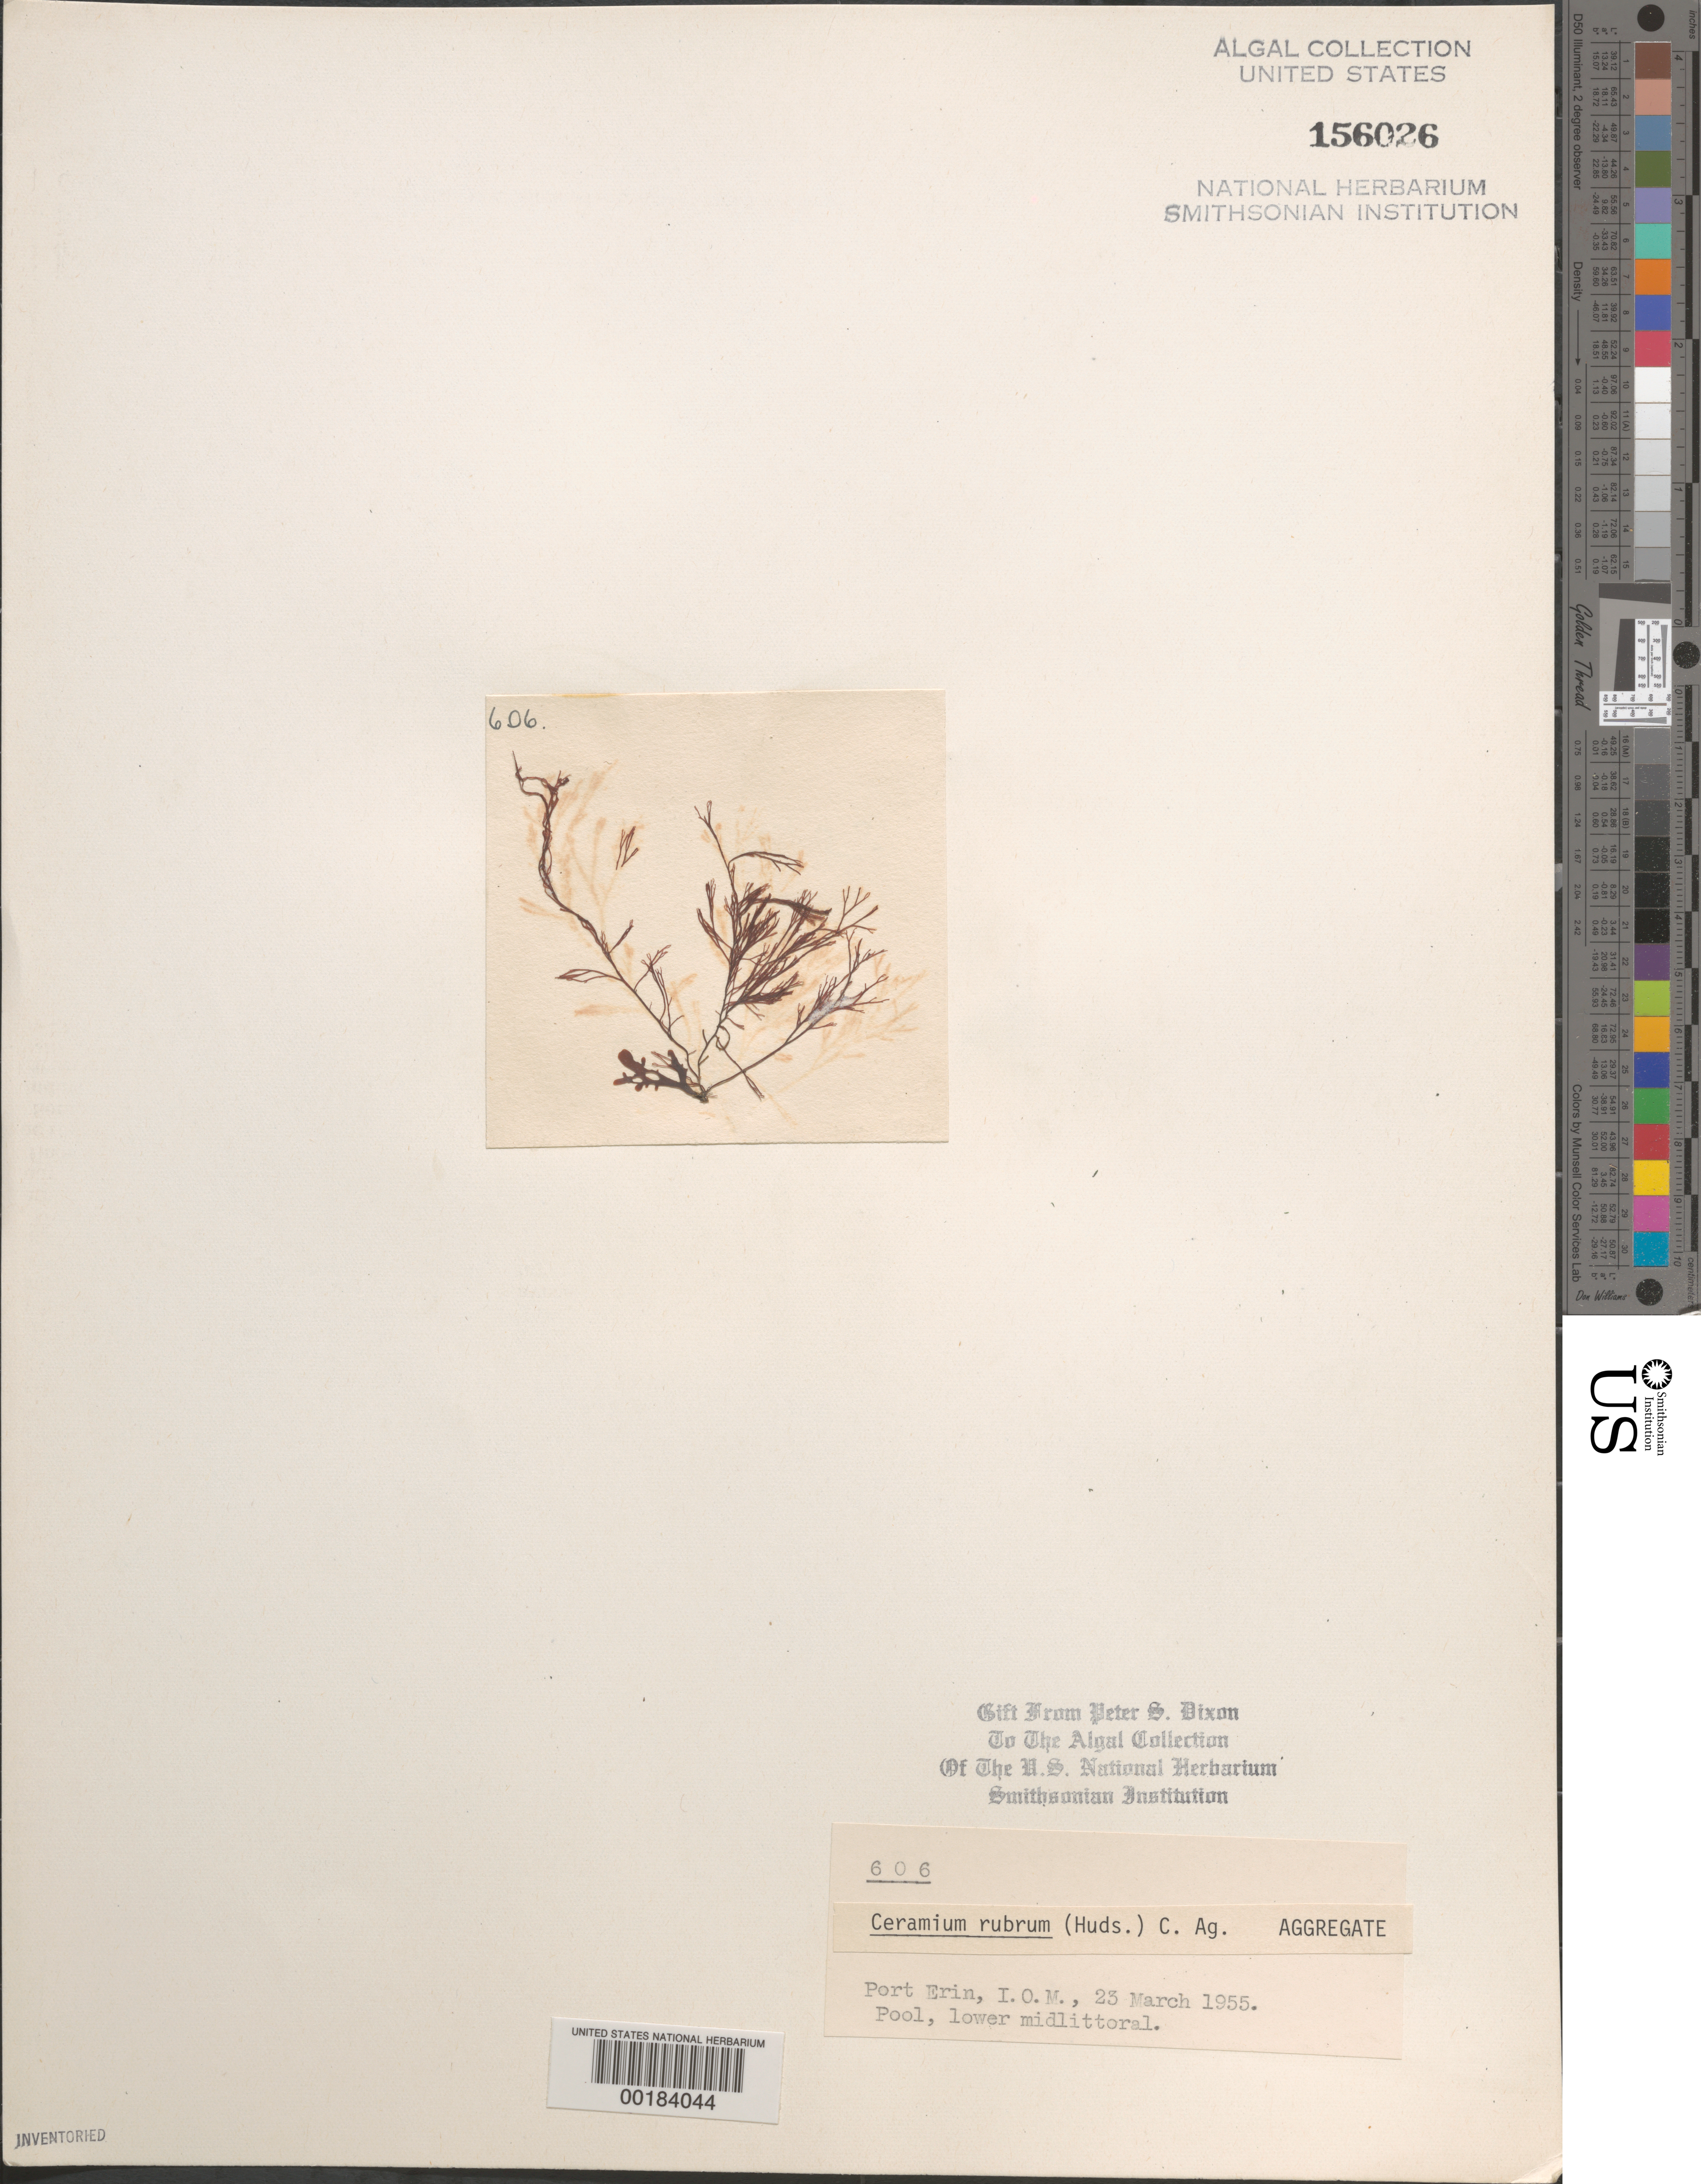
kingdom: Plantae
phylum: Rhodophyta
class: Florideophyceae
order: Ceramiales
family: Ceramiaceae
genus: Ceramium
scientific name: Ceramium rubrum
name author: C. Agardh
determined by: Dixon, P. S.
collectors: P. S. Dixon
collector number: PSD 606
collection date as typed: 23 Mar 1955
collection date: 1955-03-23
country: United Kingdom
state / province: England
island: Isle of Man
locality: Port Erin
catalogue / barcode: US 156026